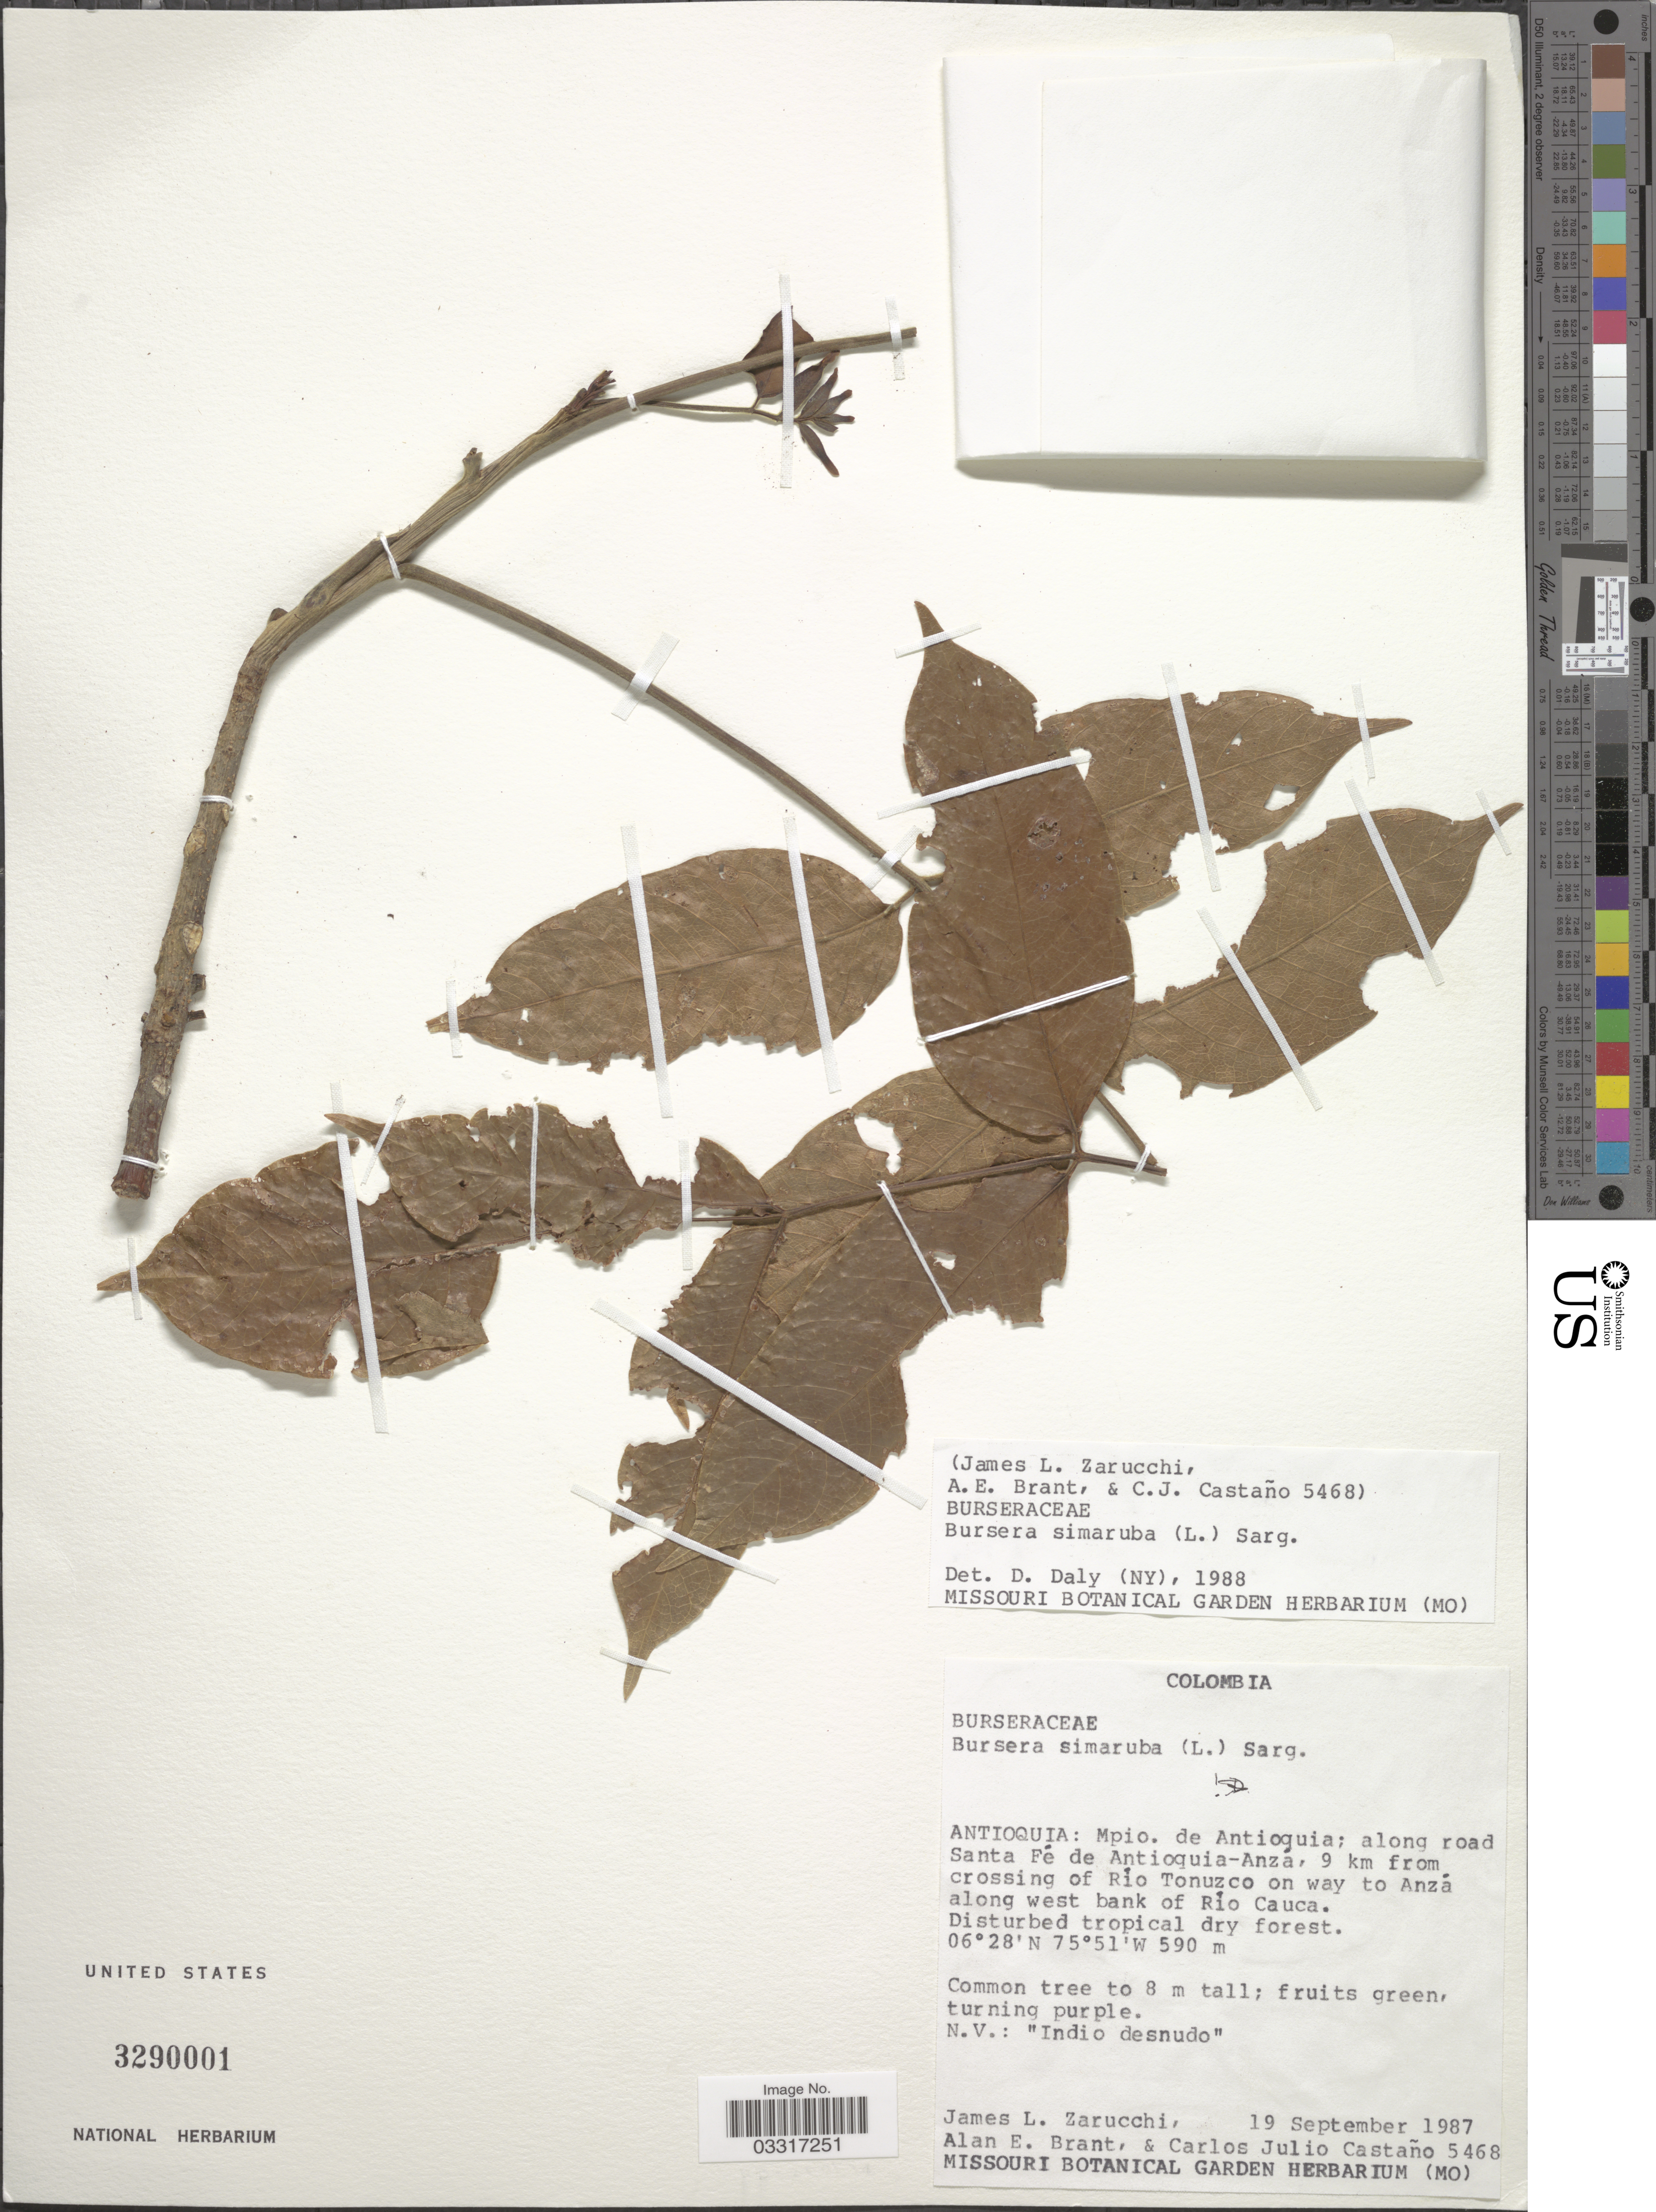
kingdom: Plantae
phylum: Tracheophyta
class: Magnoliopsida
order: Sapindales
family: Burseraceae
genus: Bursera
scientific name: Bursera simaruba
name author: (L.) Sarg.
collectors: J. L. Zarucchi, A. Brant & C. Castano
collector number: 5468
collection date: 1987-09-19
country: Colombia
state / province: Antioquia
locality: Mpio. de Antioquia; along road Santa Fé de Antioquia-Anzá, 9 km from crossing of Rio Tonuzco on way to Anzá along west bank of Rio Cauca.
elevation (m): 590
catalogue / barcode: US 3290001